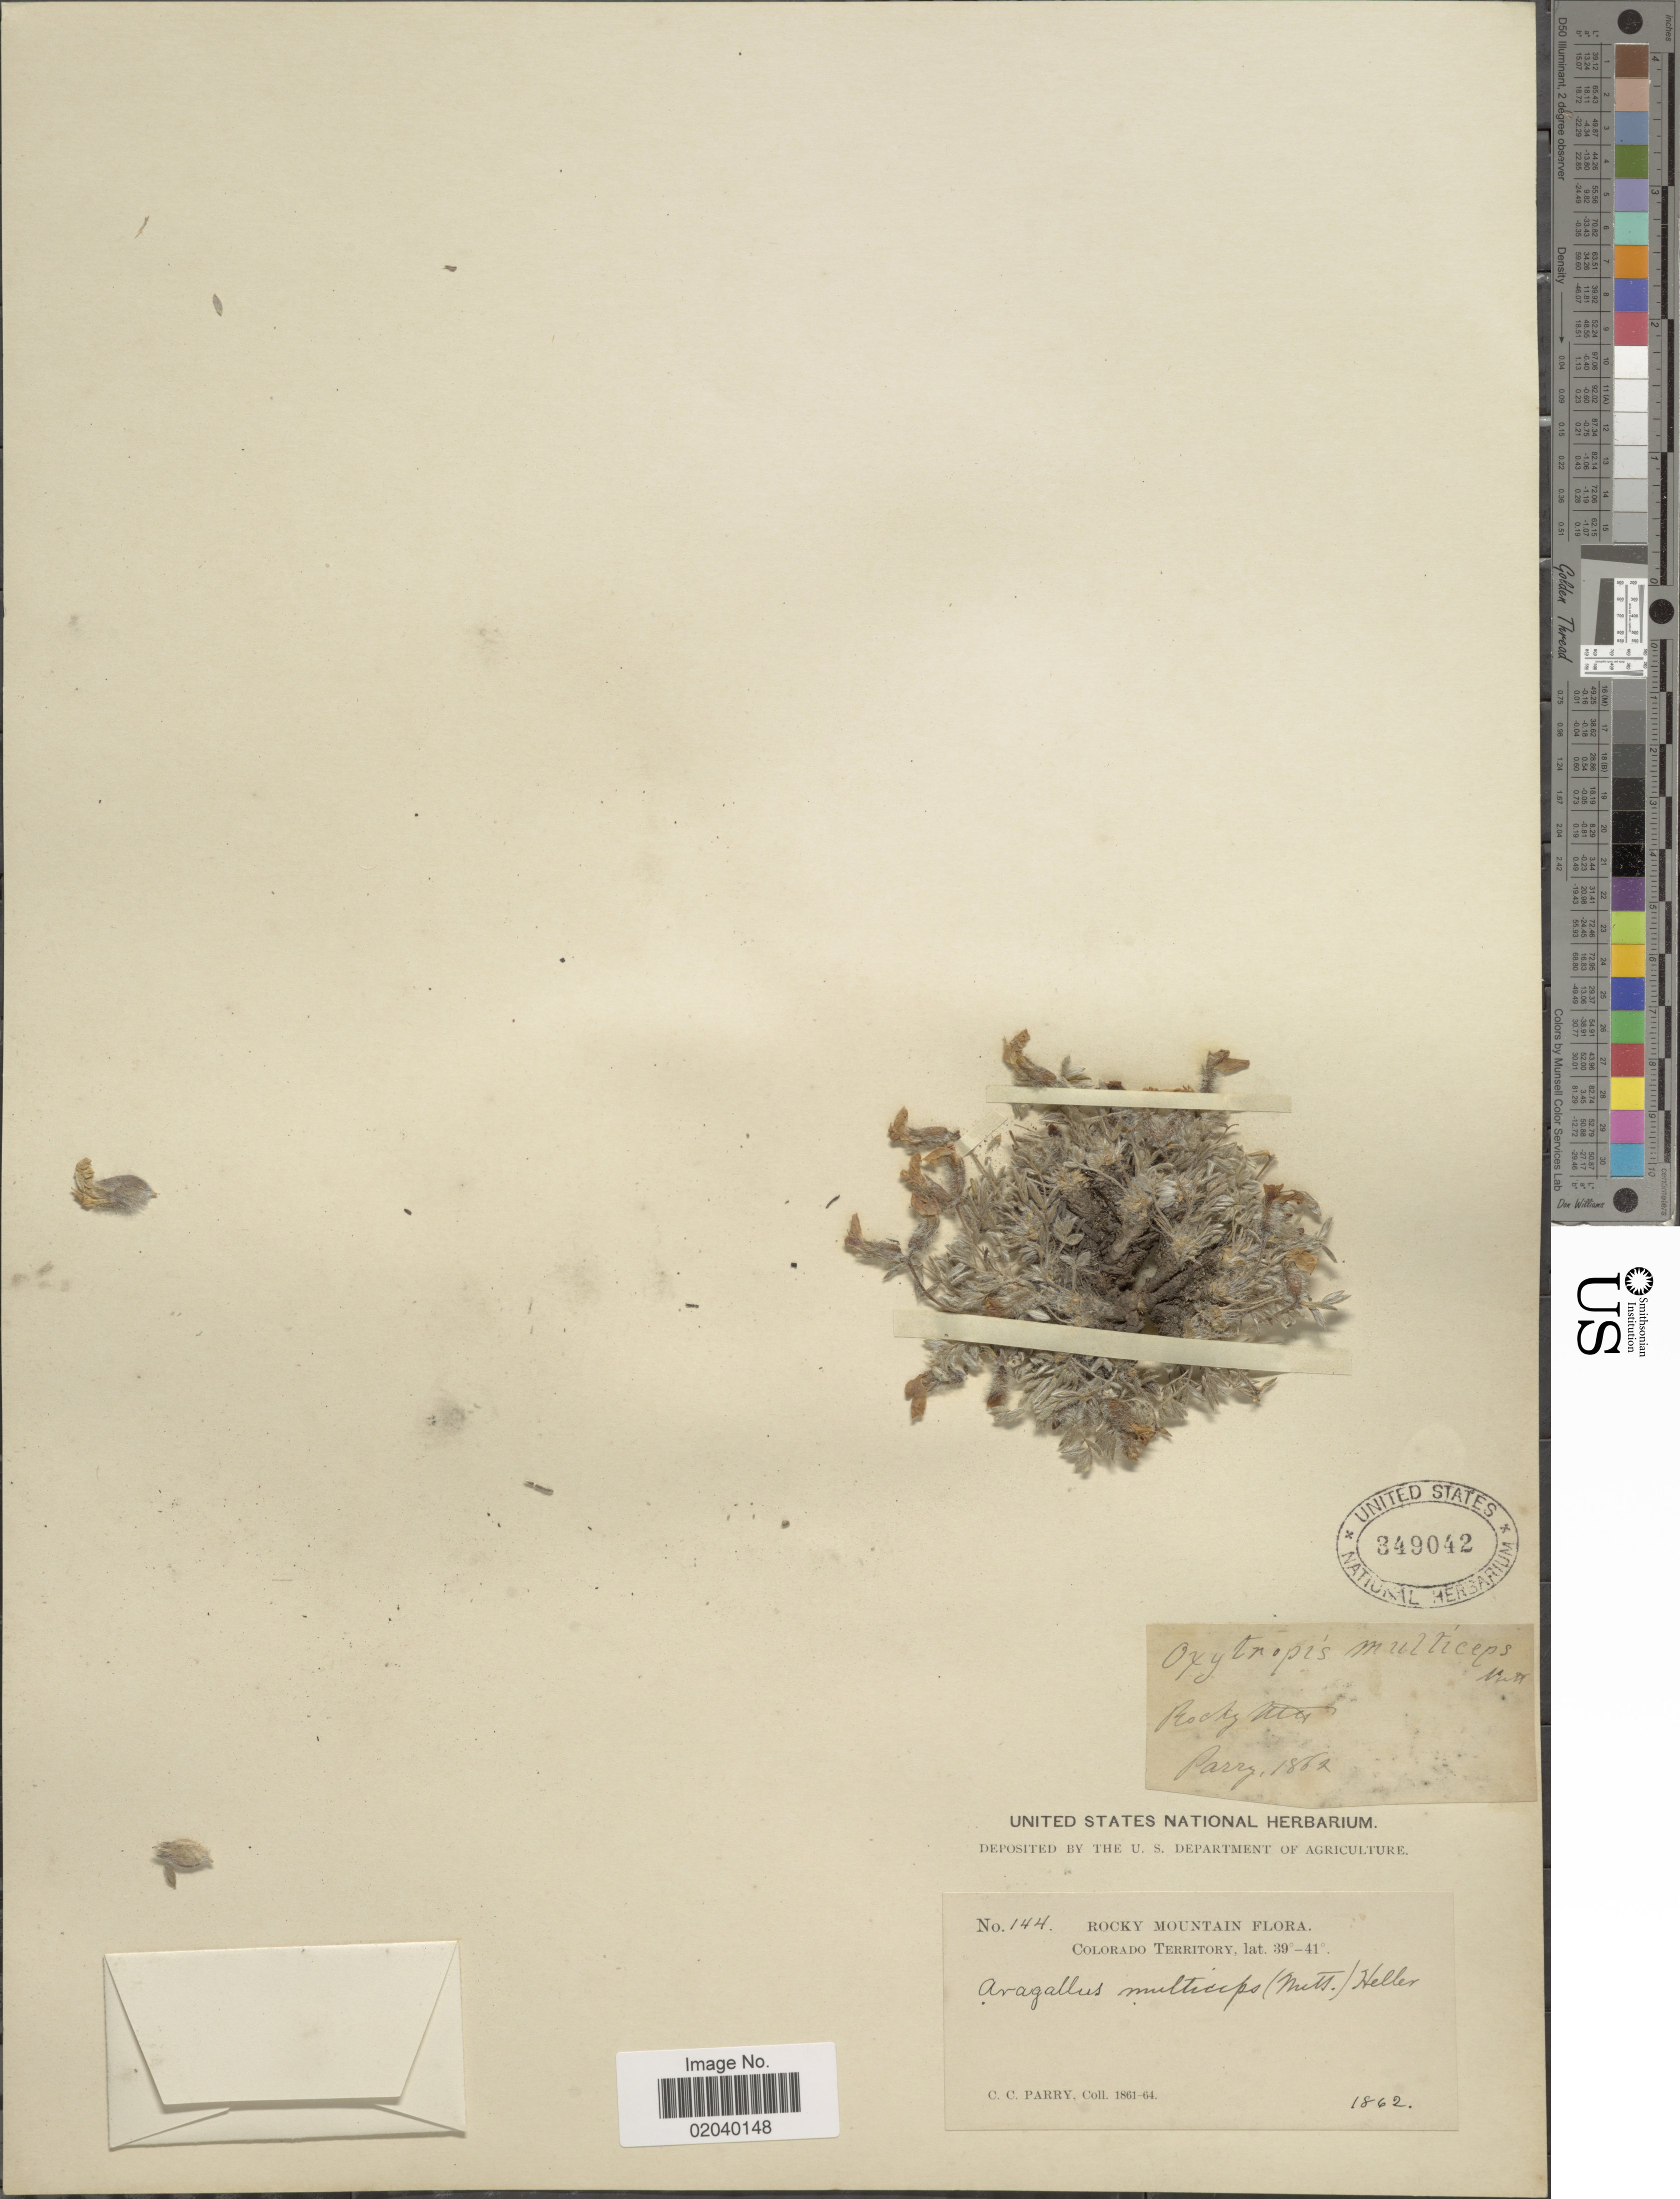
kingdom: Plantae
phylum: Tracheophyta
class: Magnoliopsida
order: Fabales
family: Fabaceae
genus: Oxytropis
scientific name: Oxytropis muticeps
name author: Nutt.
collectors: C. C. Parry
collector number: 144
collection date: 1862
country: United States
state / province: Colorado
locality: Rocky Mountain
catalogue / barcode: US 349042